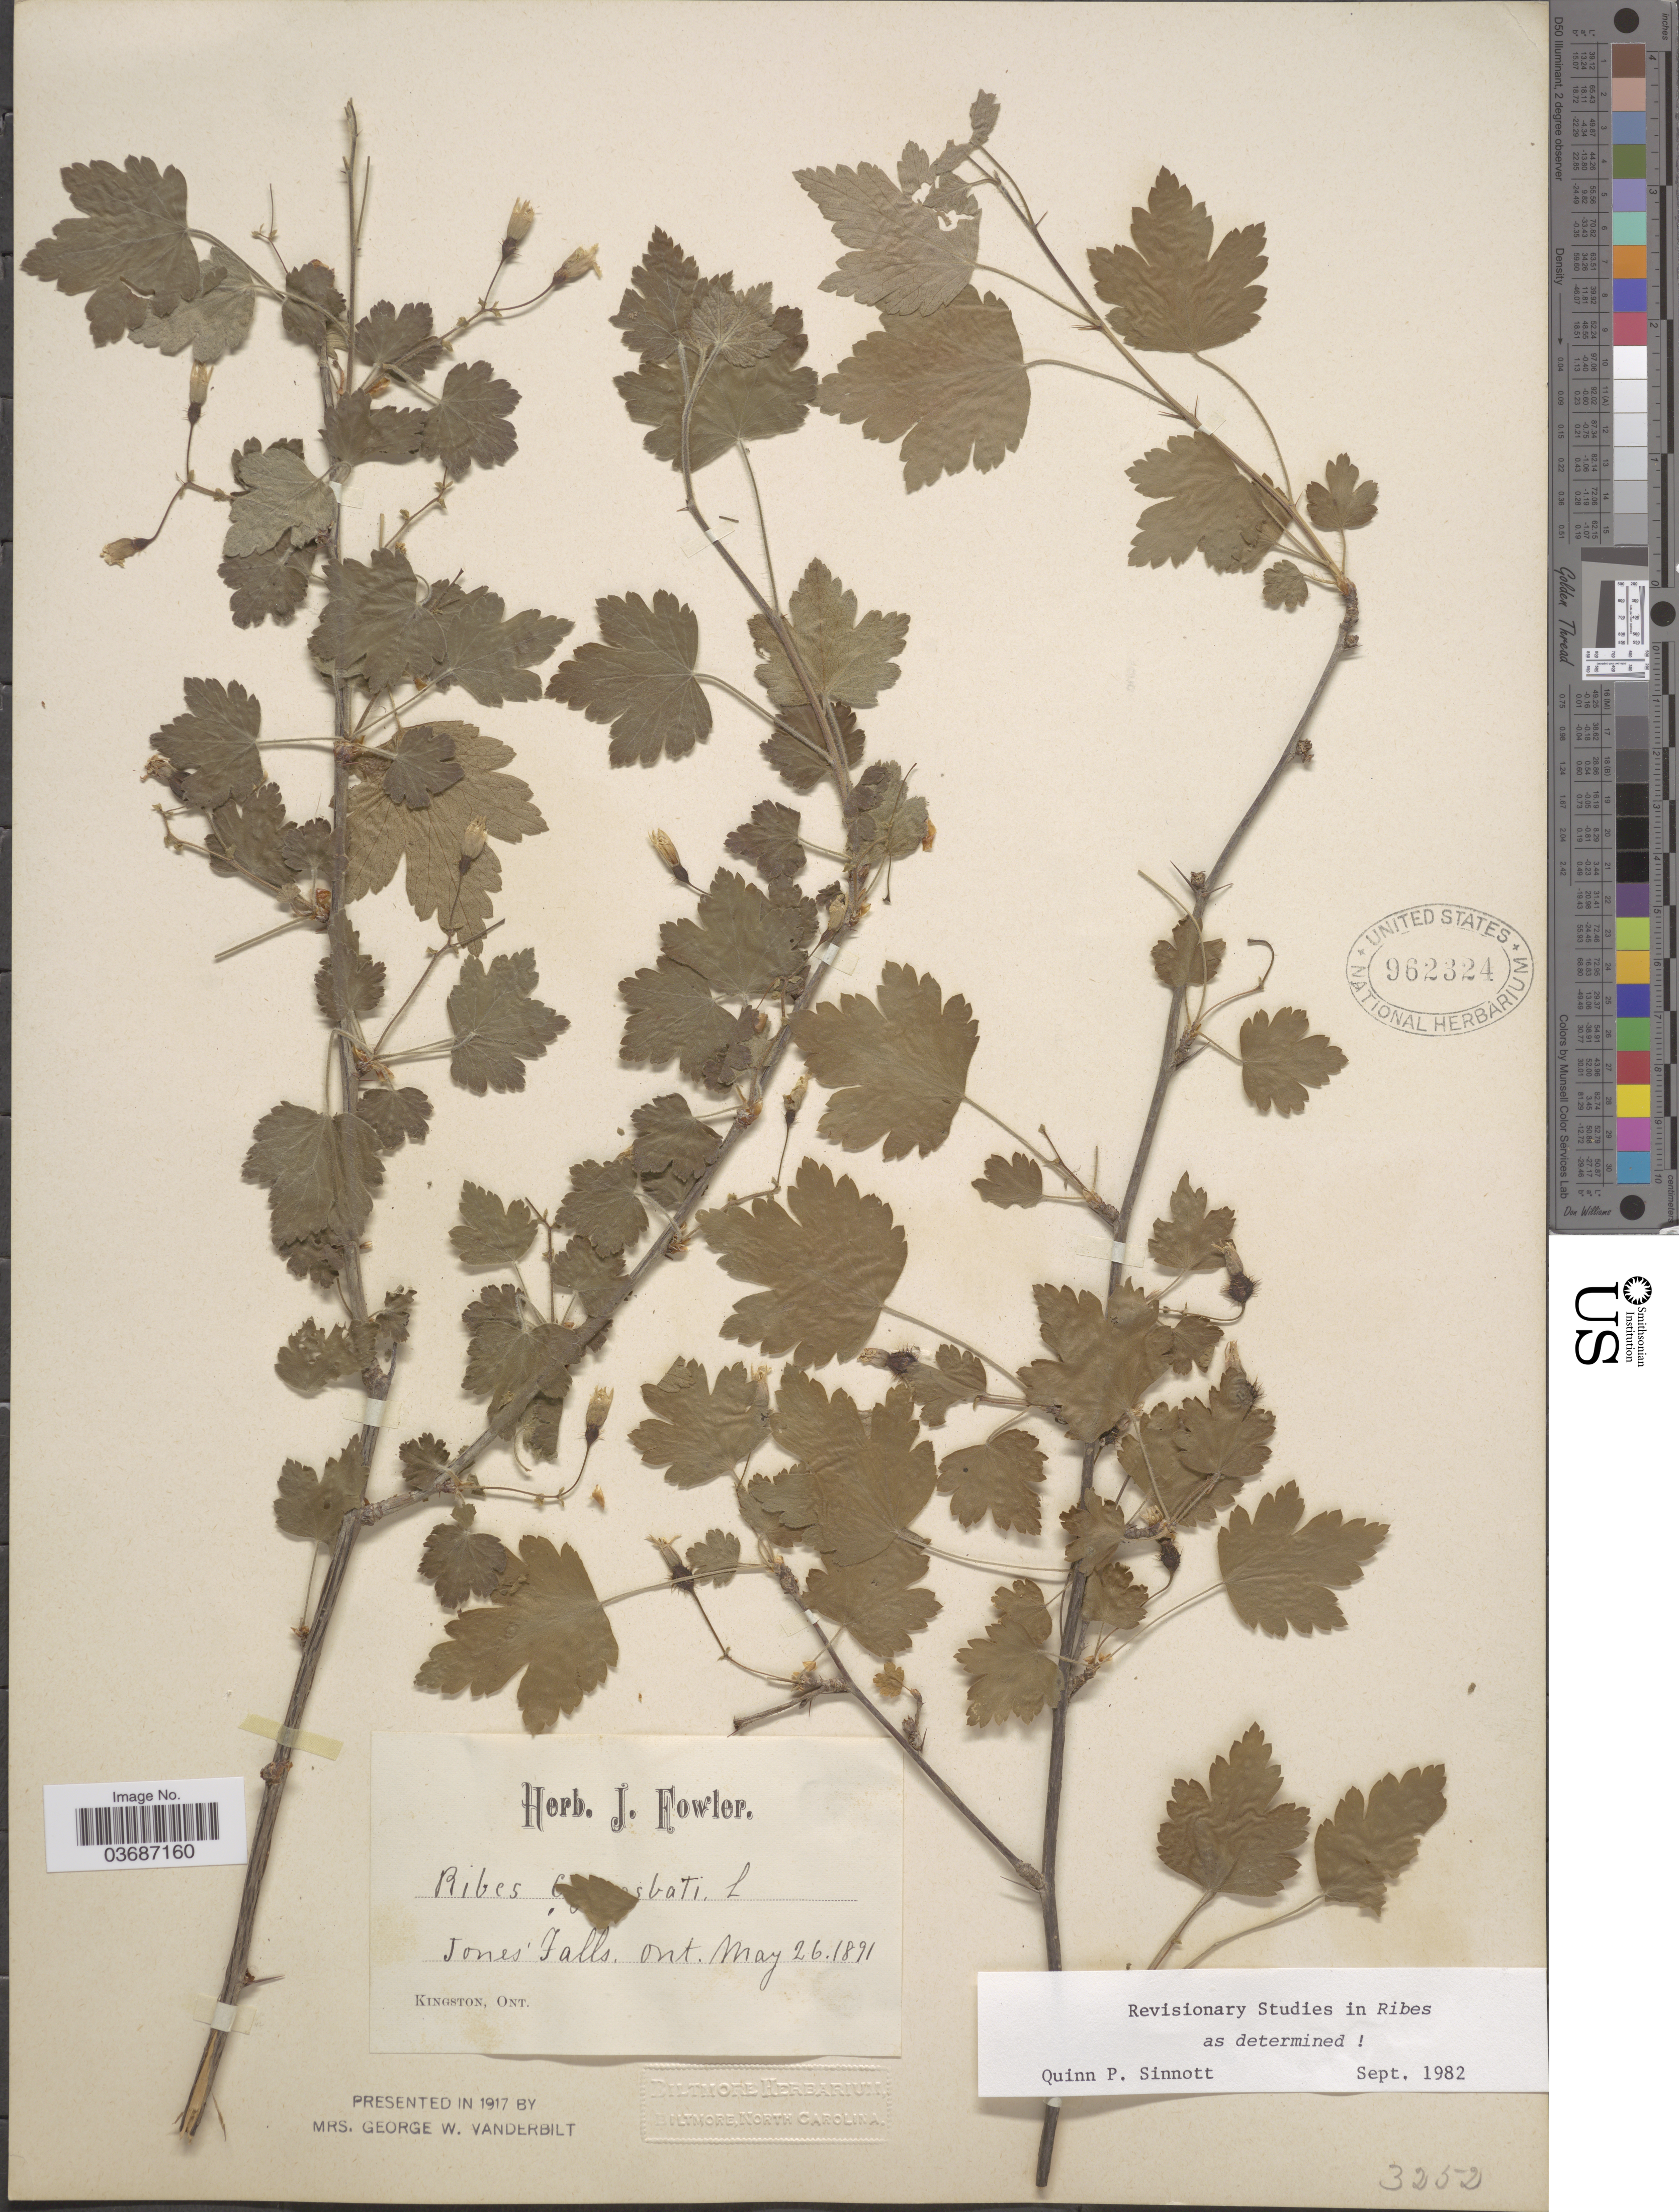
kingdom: Plantae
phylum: Tracheophyta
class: Magnoliopsida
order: Saxifragales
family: Grossulariaceae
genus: Ribes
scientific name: Ribes cynosbati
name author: L.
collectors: ex herb. J. Fowler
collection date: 1891-05-26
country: Canada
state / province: Ontario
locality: Jones Falls.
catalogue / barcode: US 962324